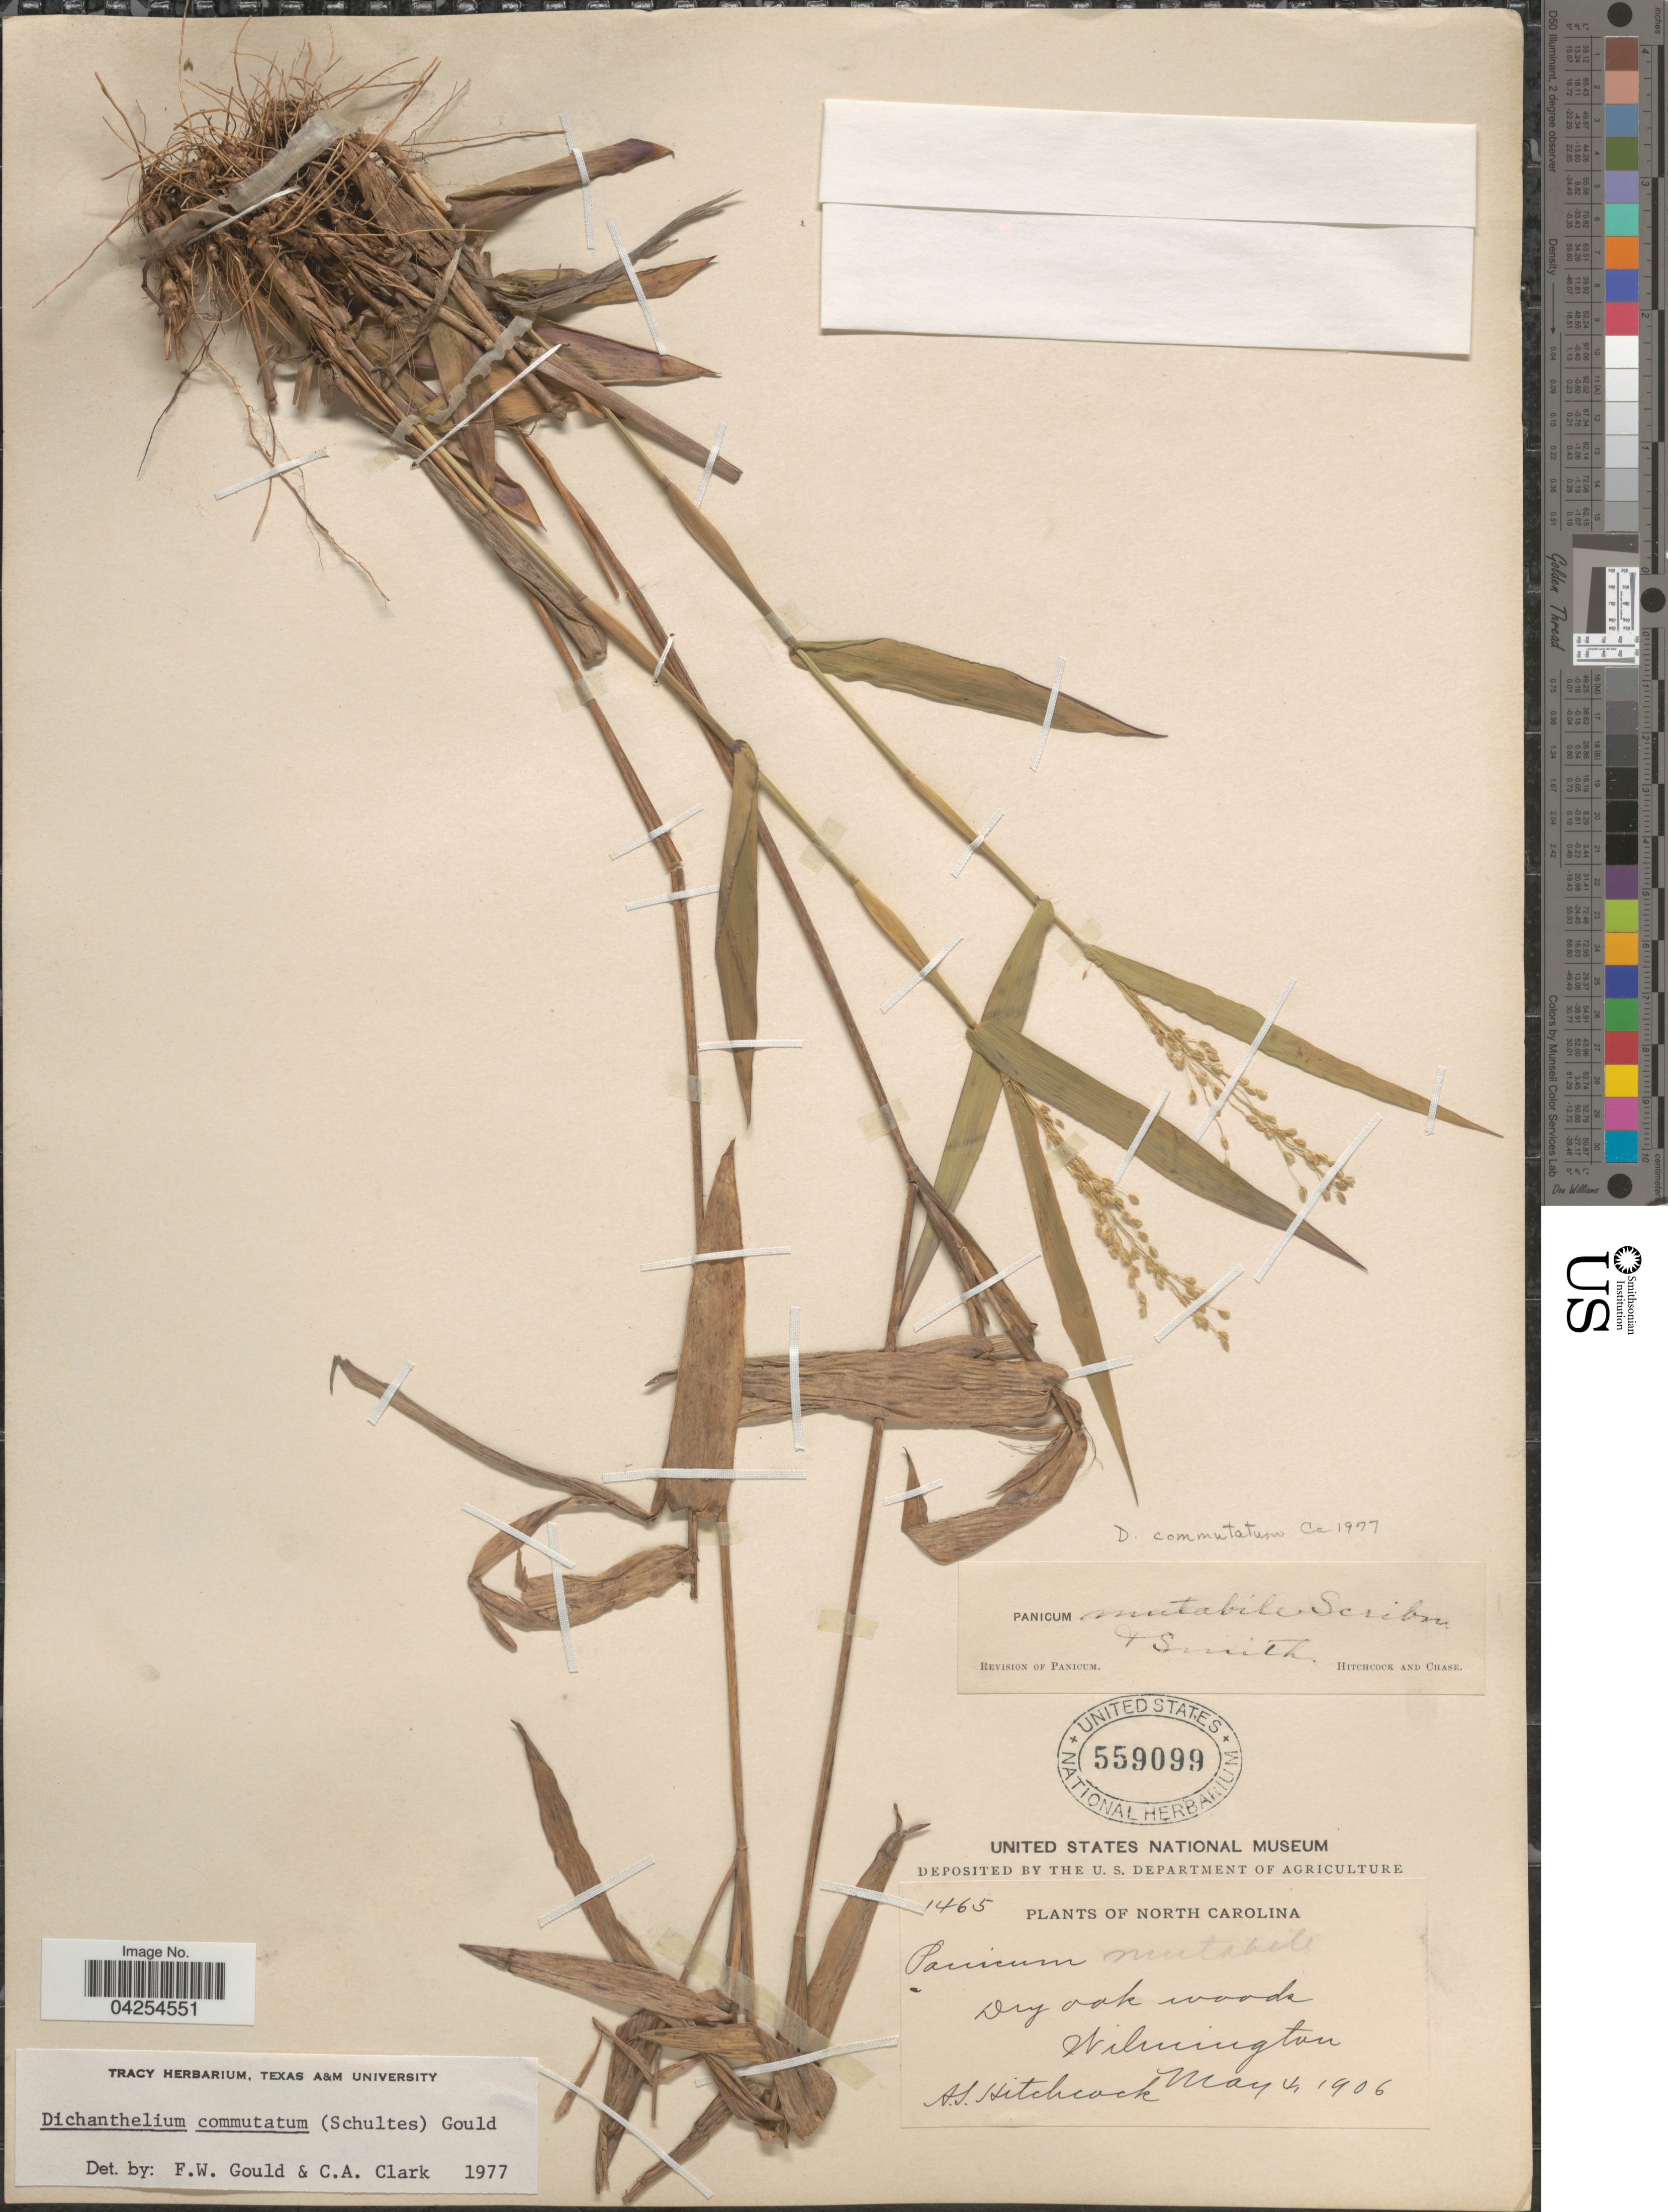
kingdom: Plantae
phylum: Tracheophyta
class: Liliopsida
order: Poales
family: Poaceae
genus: Dichanthelium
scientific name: Dichanthelium commutatum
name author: (Schult.) Gould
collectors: A. S. Hitchcock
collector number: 1465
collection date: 1906-05-04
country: United States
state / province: North Carolina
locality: Dry oak woods. Wilmington.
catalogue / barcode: US 559099